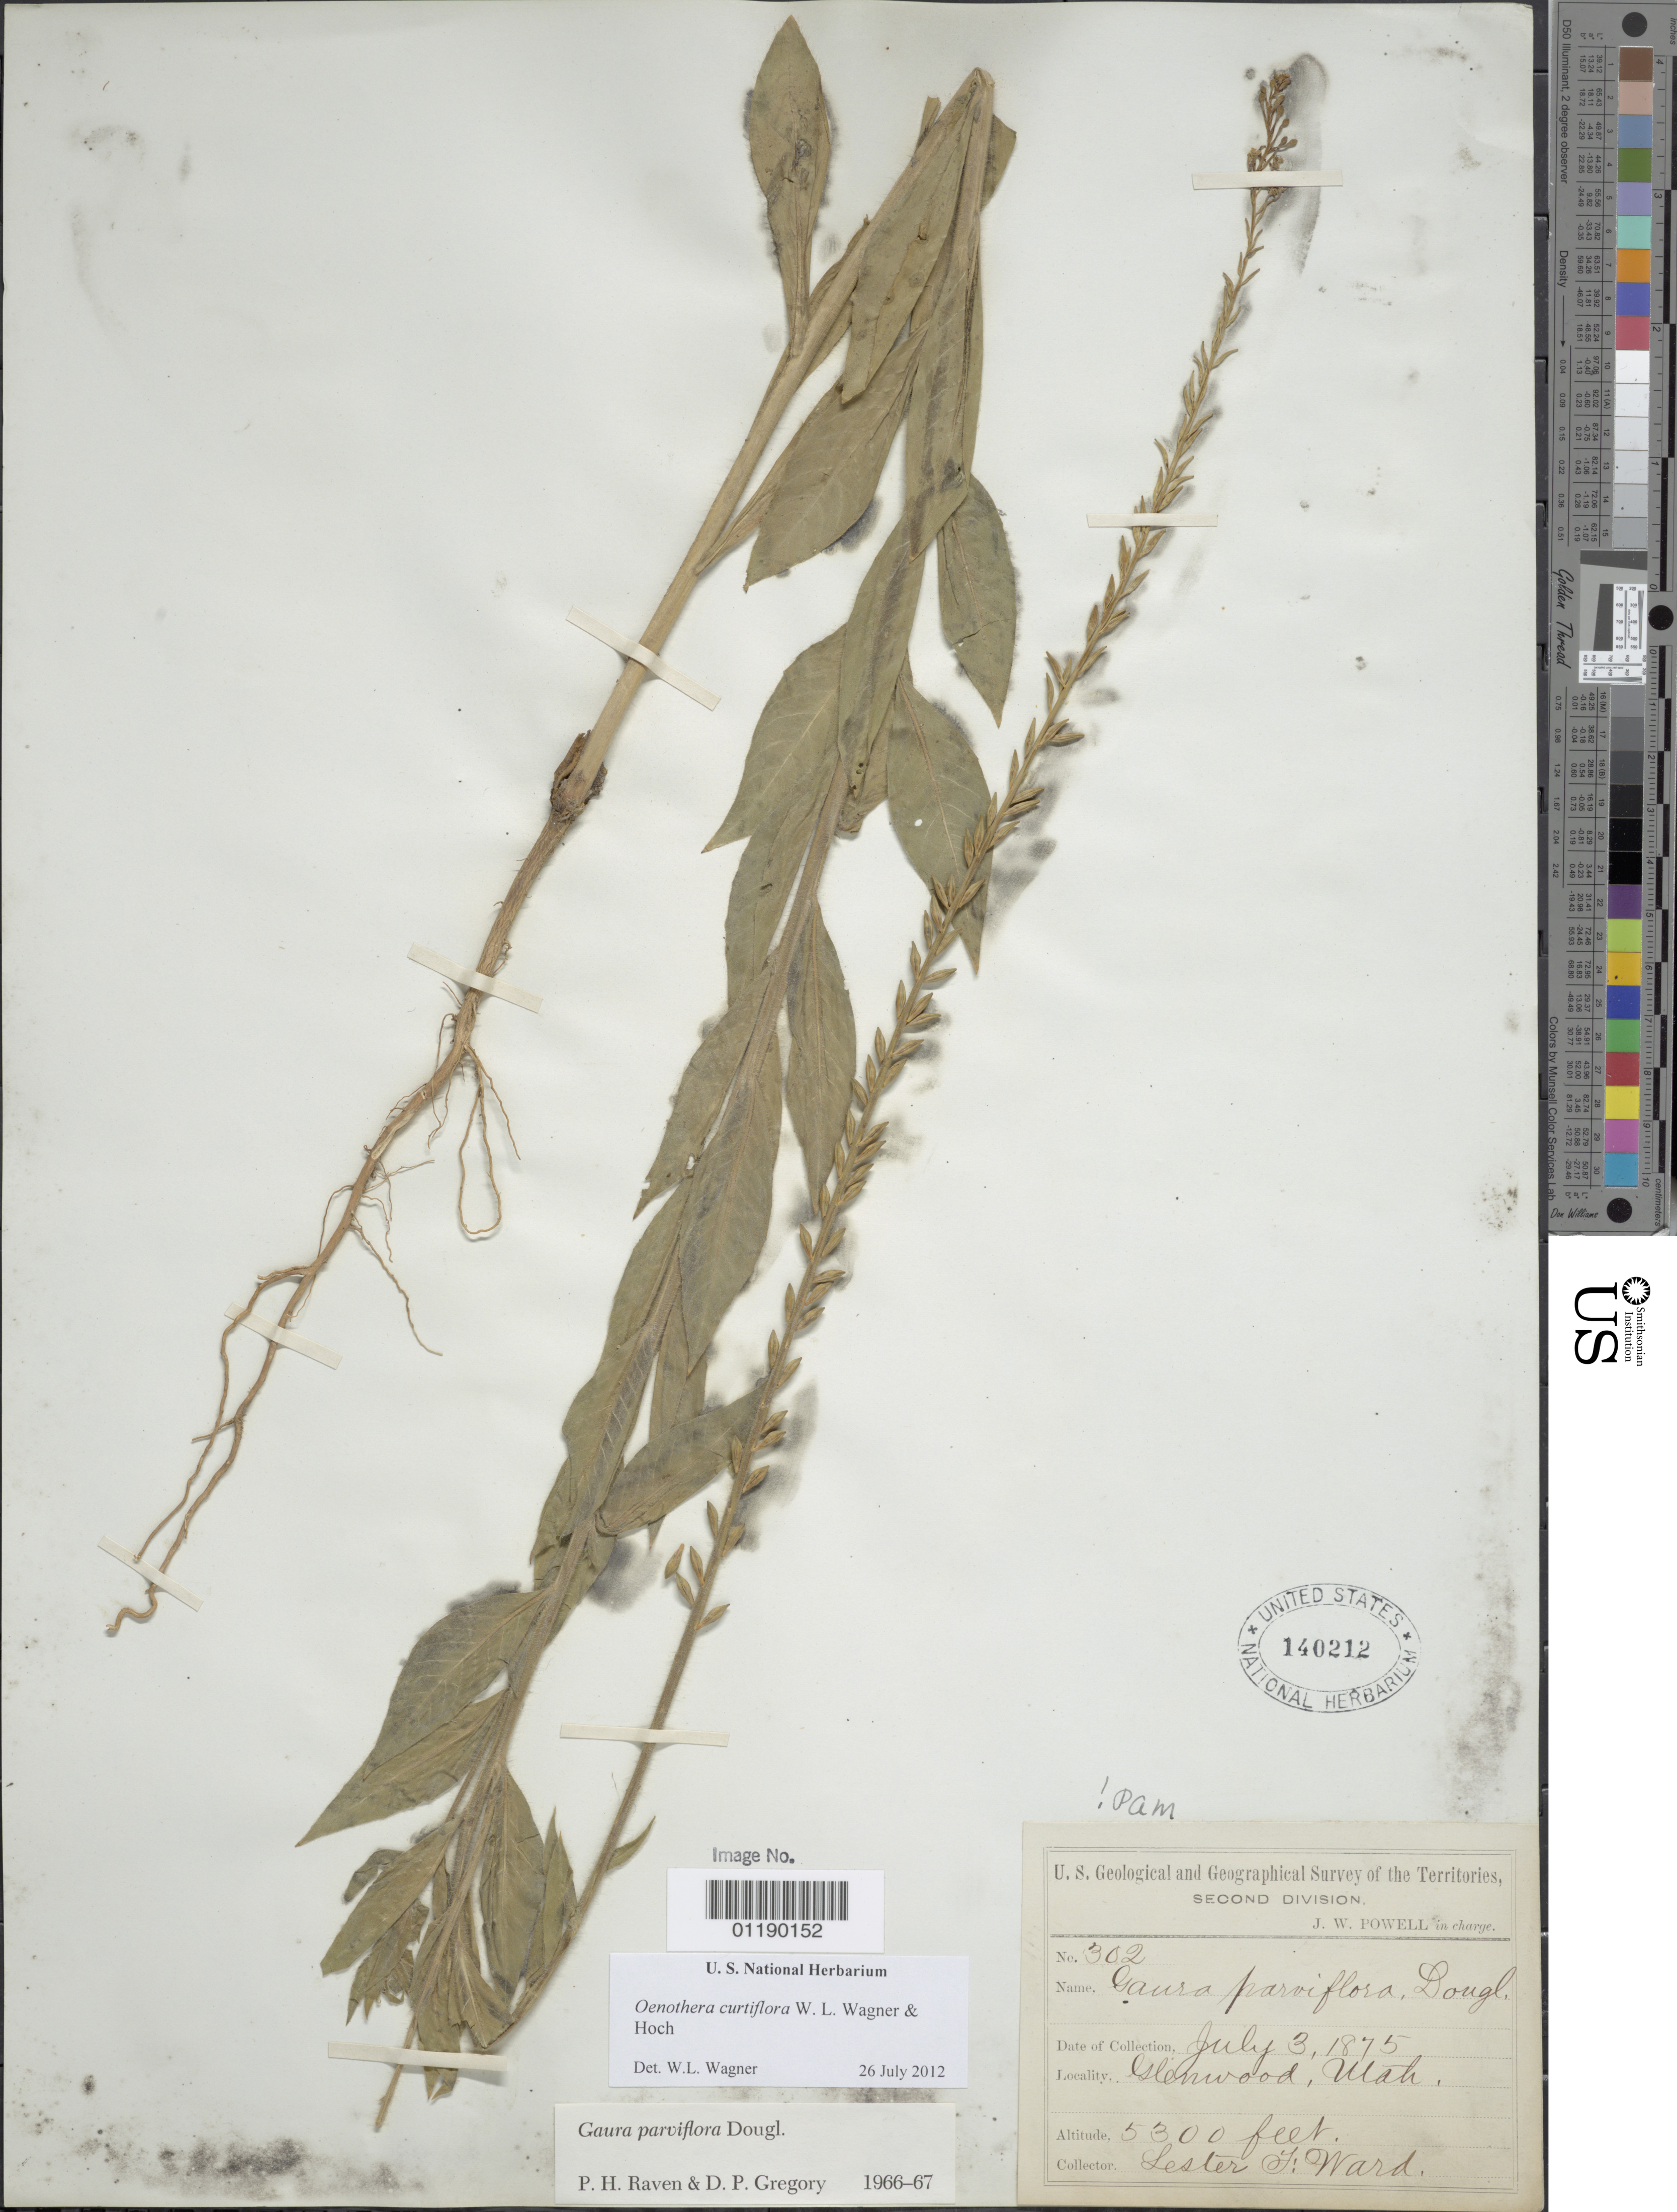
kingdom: Plantae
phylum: Tracheophyta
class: Magnoliopsida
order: Myrtales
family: Onagraceae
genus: Oenothera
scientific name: Oenothera curtiflora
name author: W.L. Wagner & Hoch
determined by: Wagner, W. L., (BOT), Smithsonian Institution - National Museum of Natural History (UNITED STATES)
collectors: L. F. Ward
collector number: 302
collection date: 1875-07-03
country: United States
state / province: Utah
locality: Glenwood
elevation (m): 1615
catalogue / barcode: US 140212